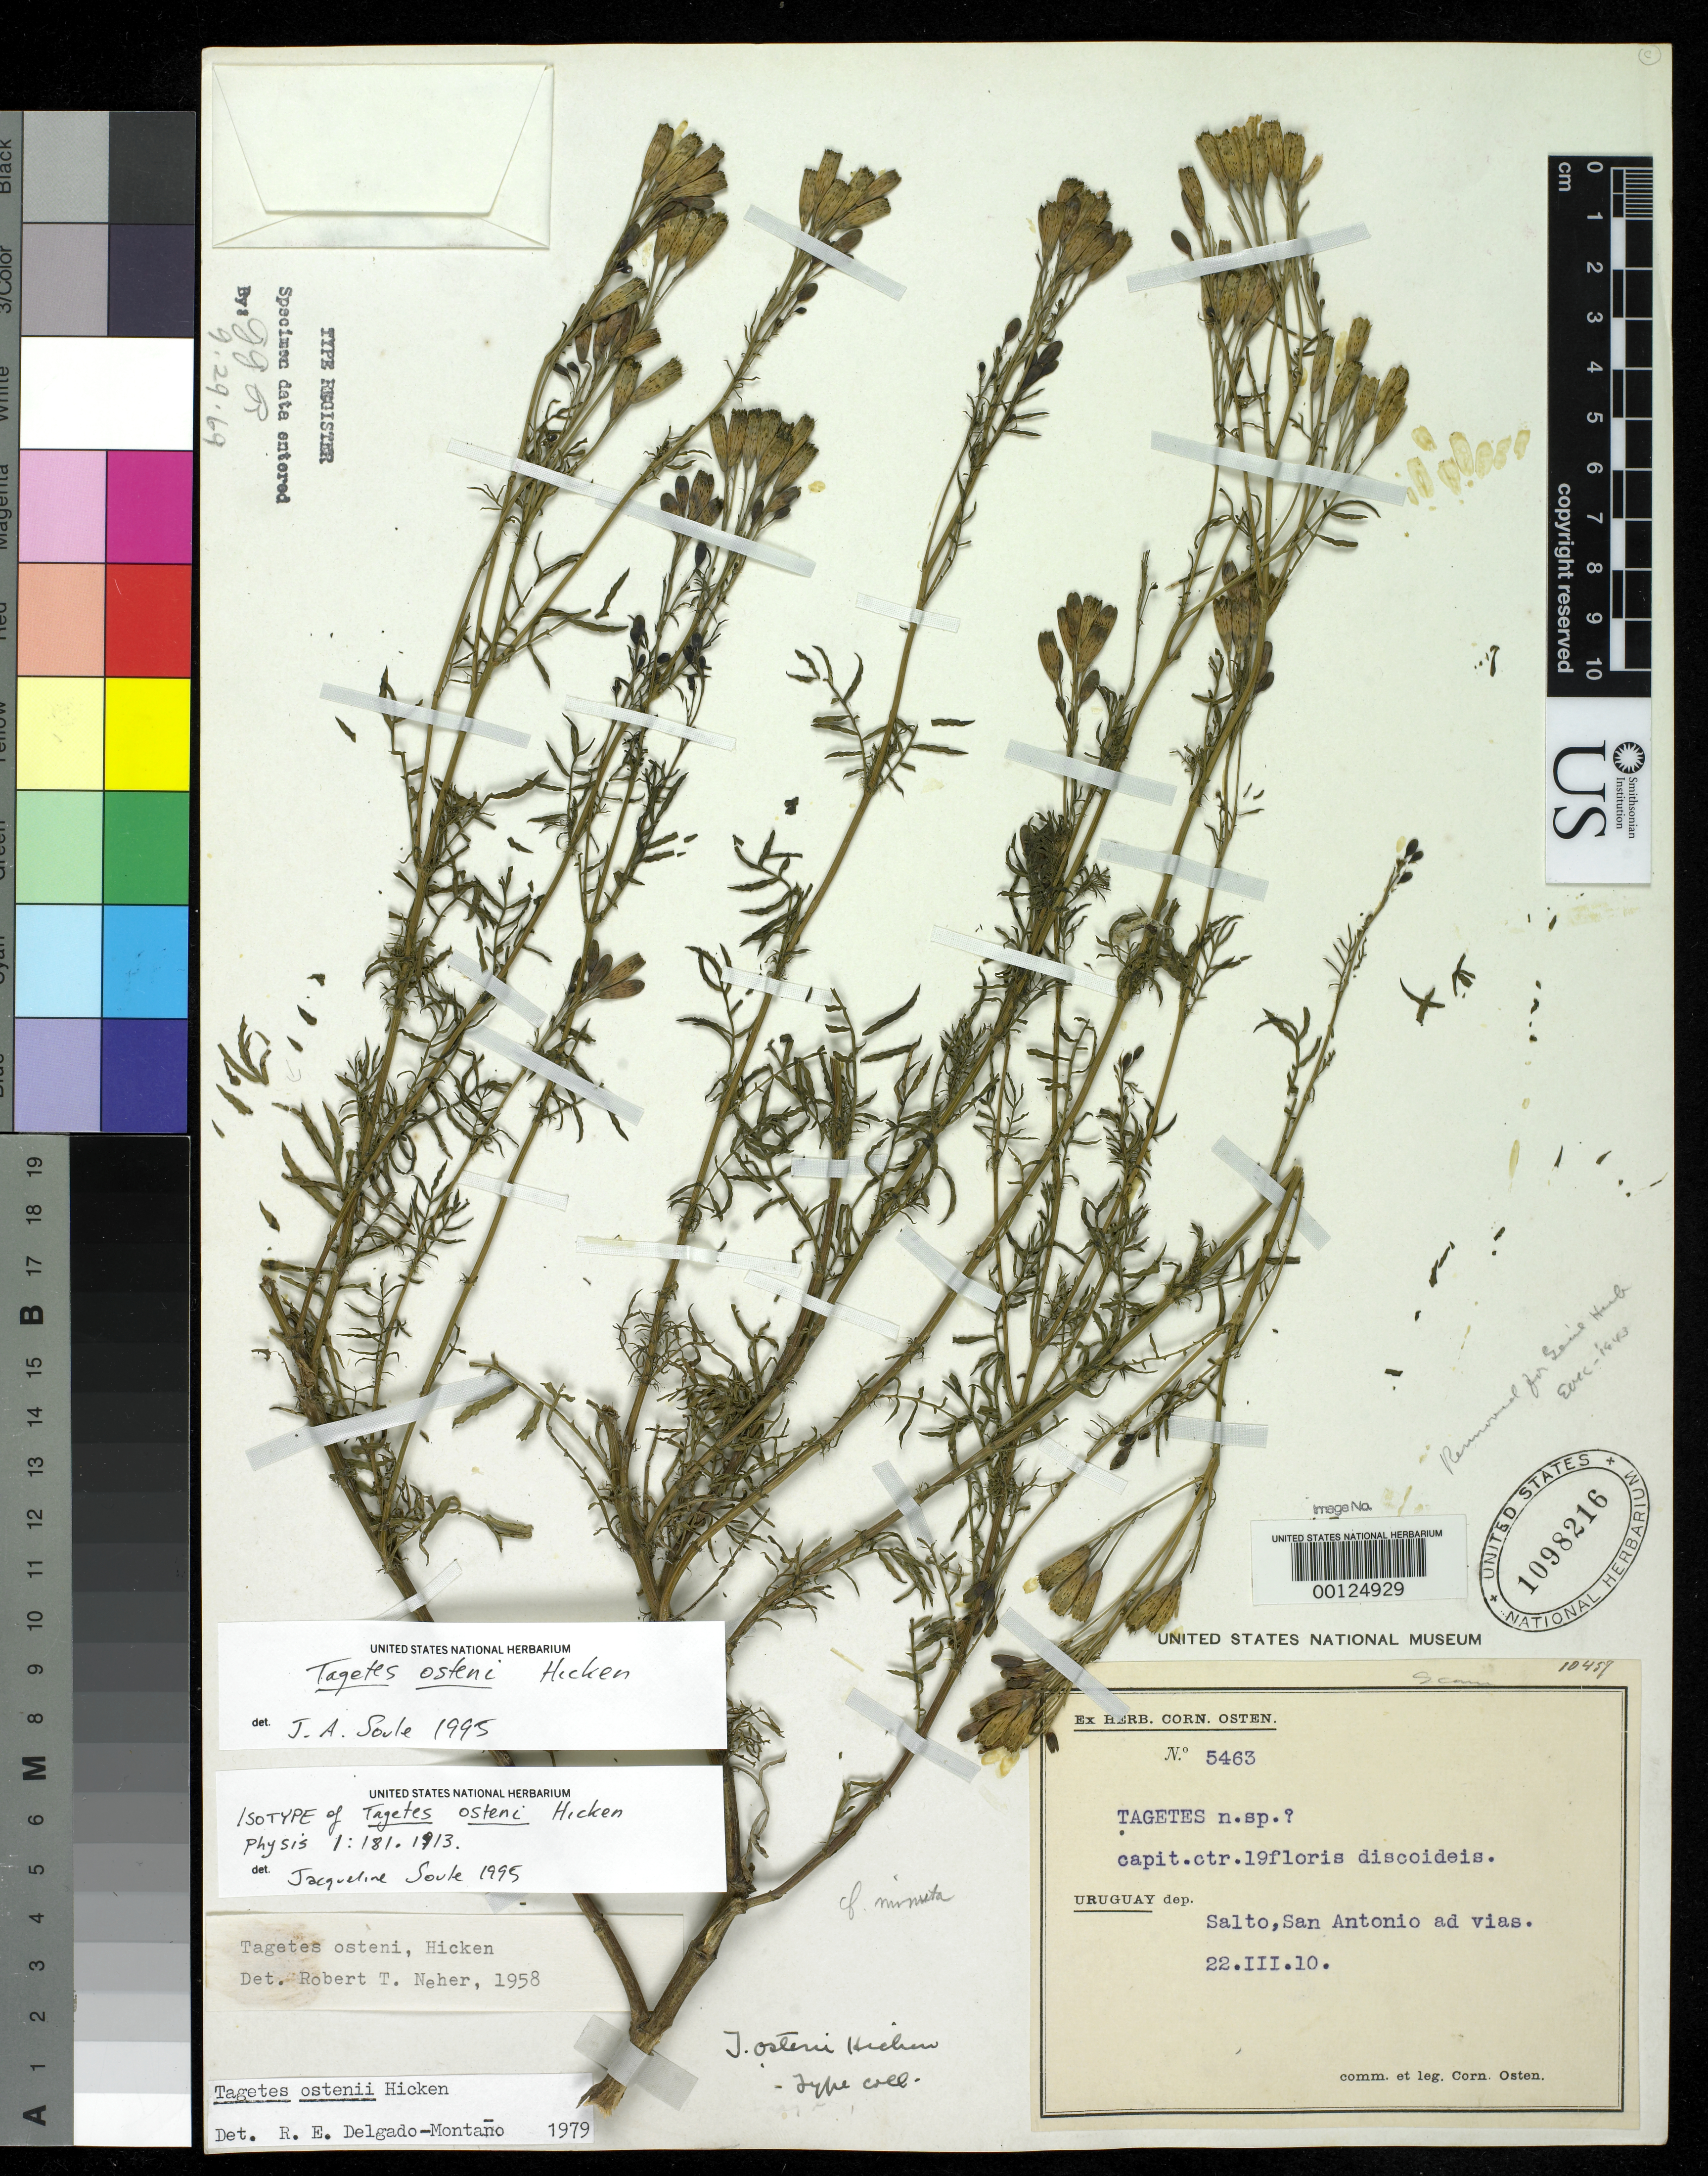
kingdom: Plantae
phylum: Tracheophyta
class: Magnoliopsida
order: Asterales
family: Asteraceae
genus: Tagetes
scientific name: Tagetes ostenii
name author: Hicken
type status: Isotype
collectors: C. Osten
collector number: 5463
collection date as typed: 22 Mar 1910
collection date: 1910-03-22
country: Uruguay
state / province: Salto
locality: Near San Antonio.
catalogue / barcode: US 1098216